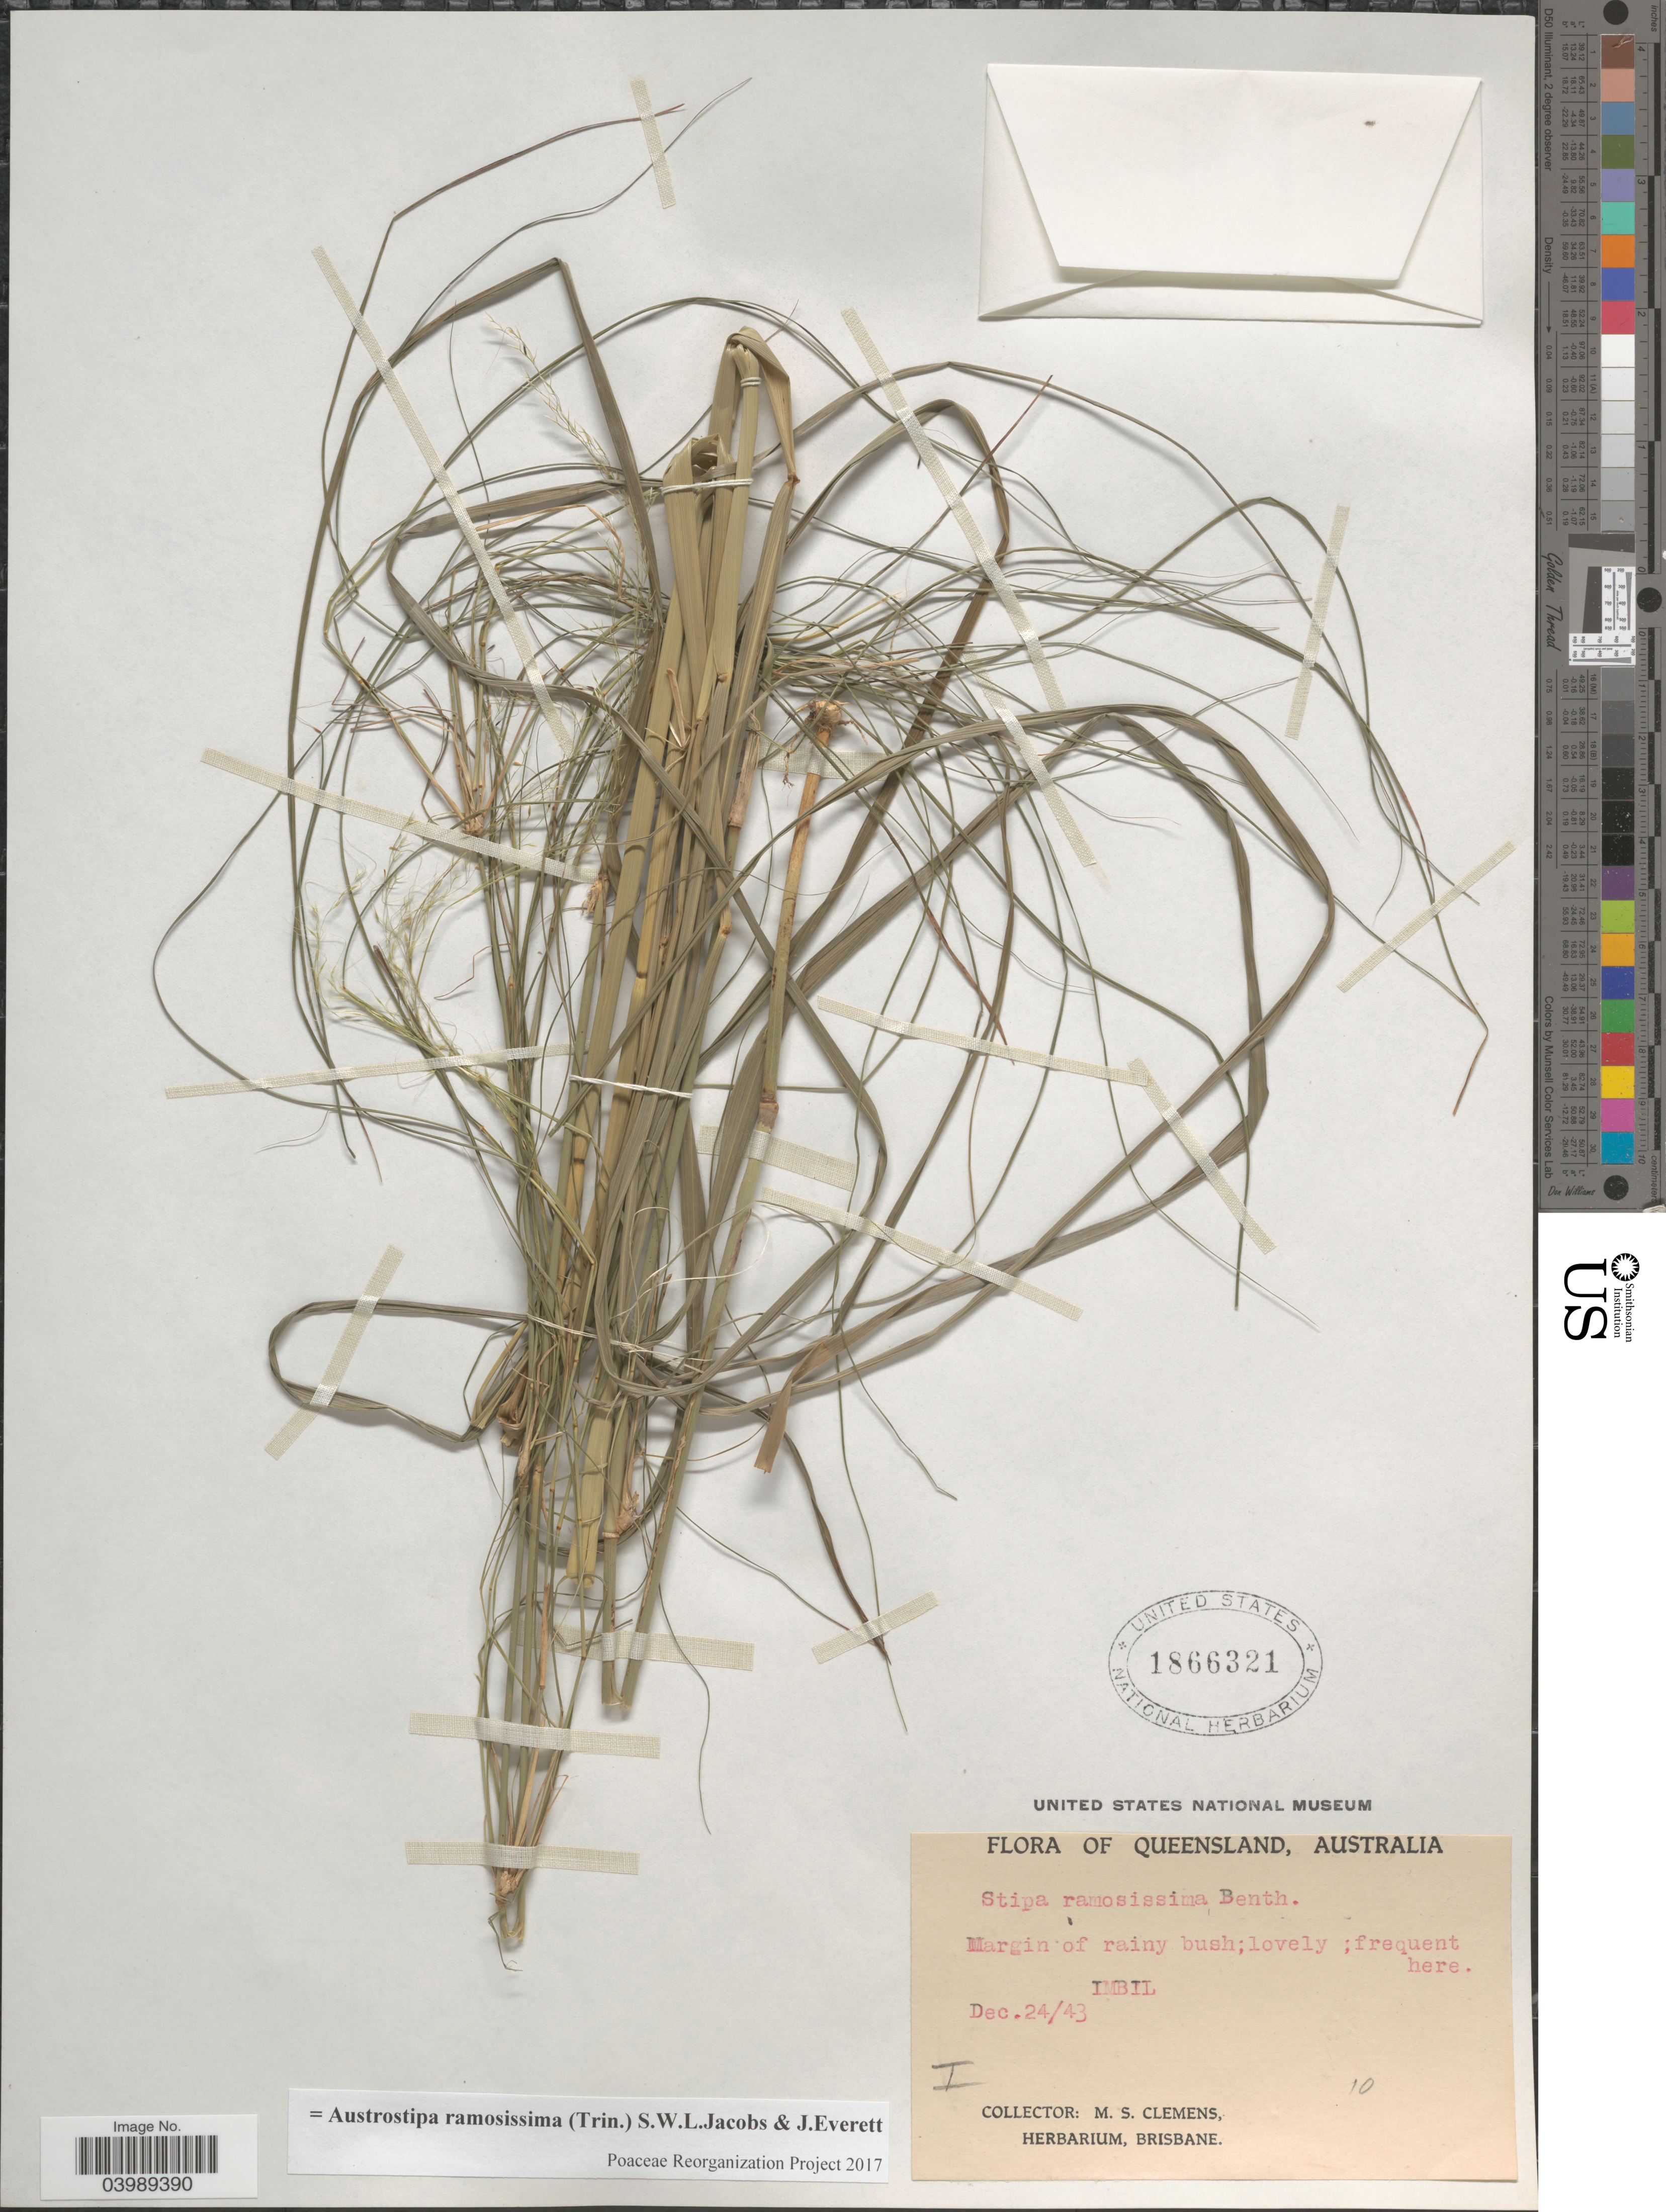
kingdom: Plantae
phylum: Tracheophyta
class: Liliopsida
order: Poales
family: Poaceae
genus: Austrostipa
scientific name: Austrostipa ramosissima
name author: (Trin.) S.W.L. Jacobs & J. Everett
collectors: M. S. Clemens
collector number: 10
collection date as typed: Transcribed d/m/y: 24/12/43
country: Australia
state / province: Queensland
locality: Imbil.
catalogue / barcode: US 1866321